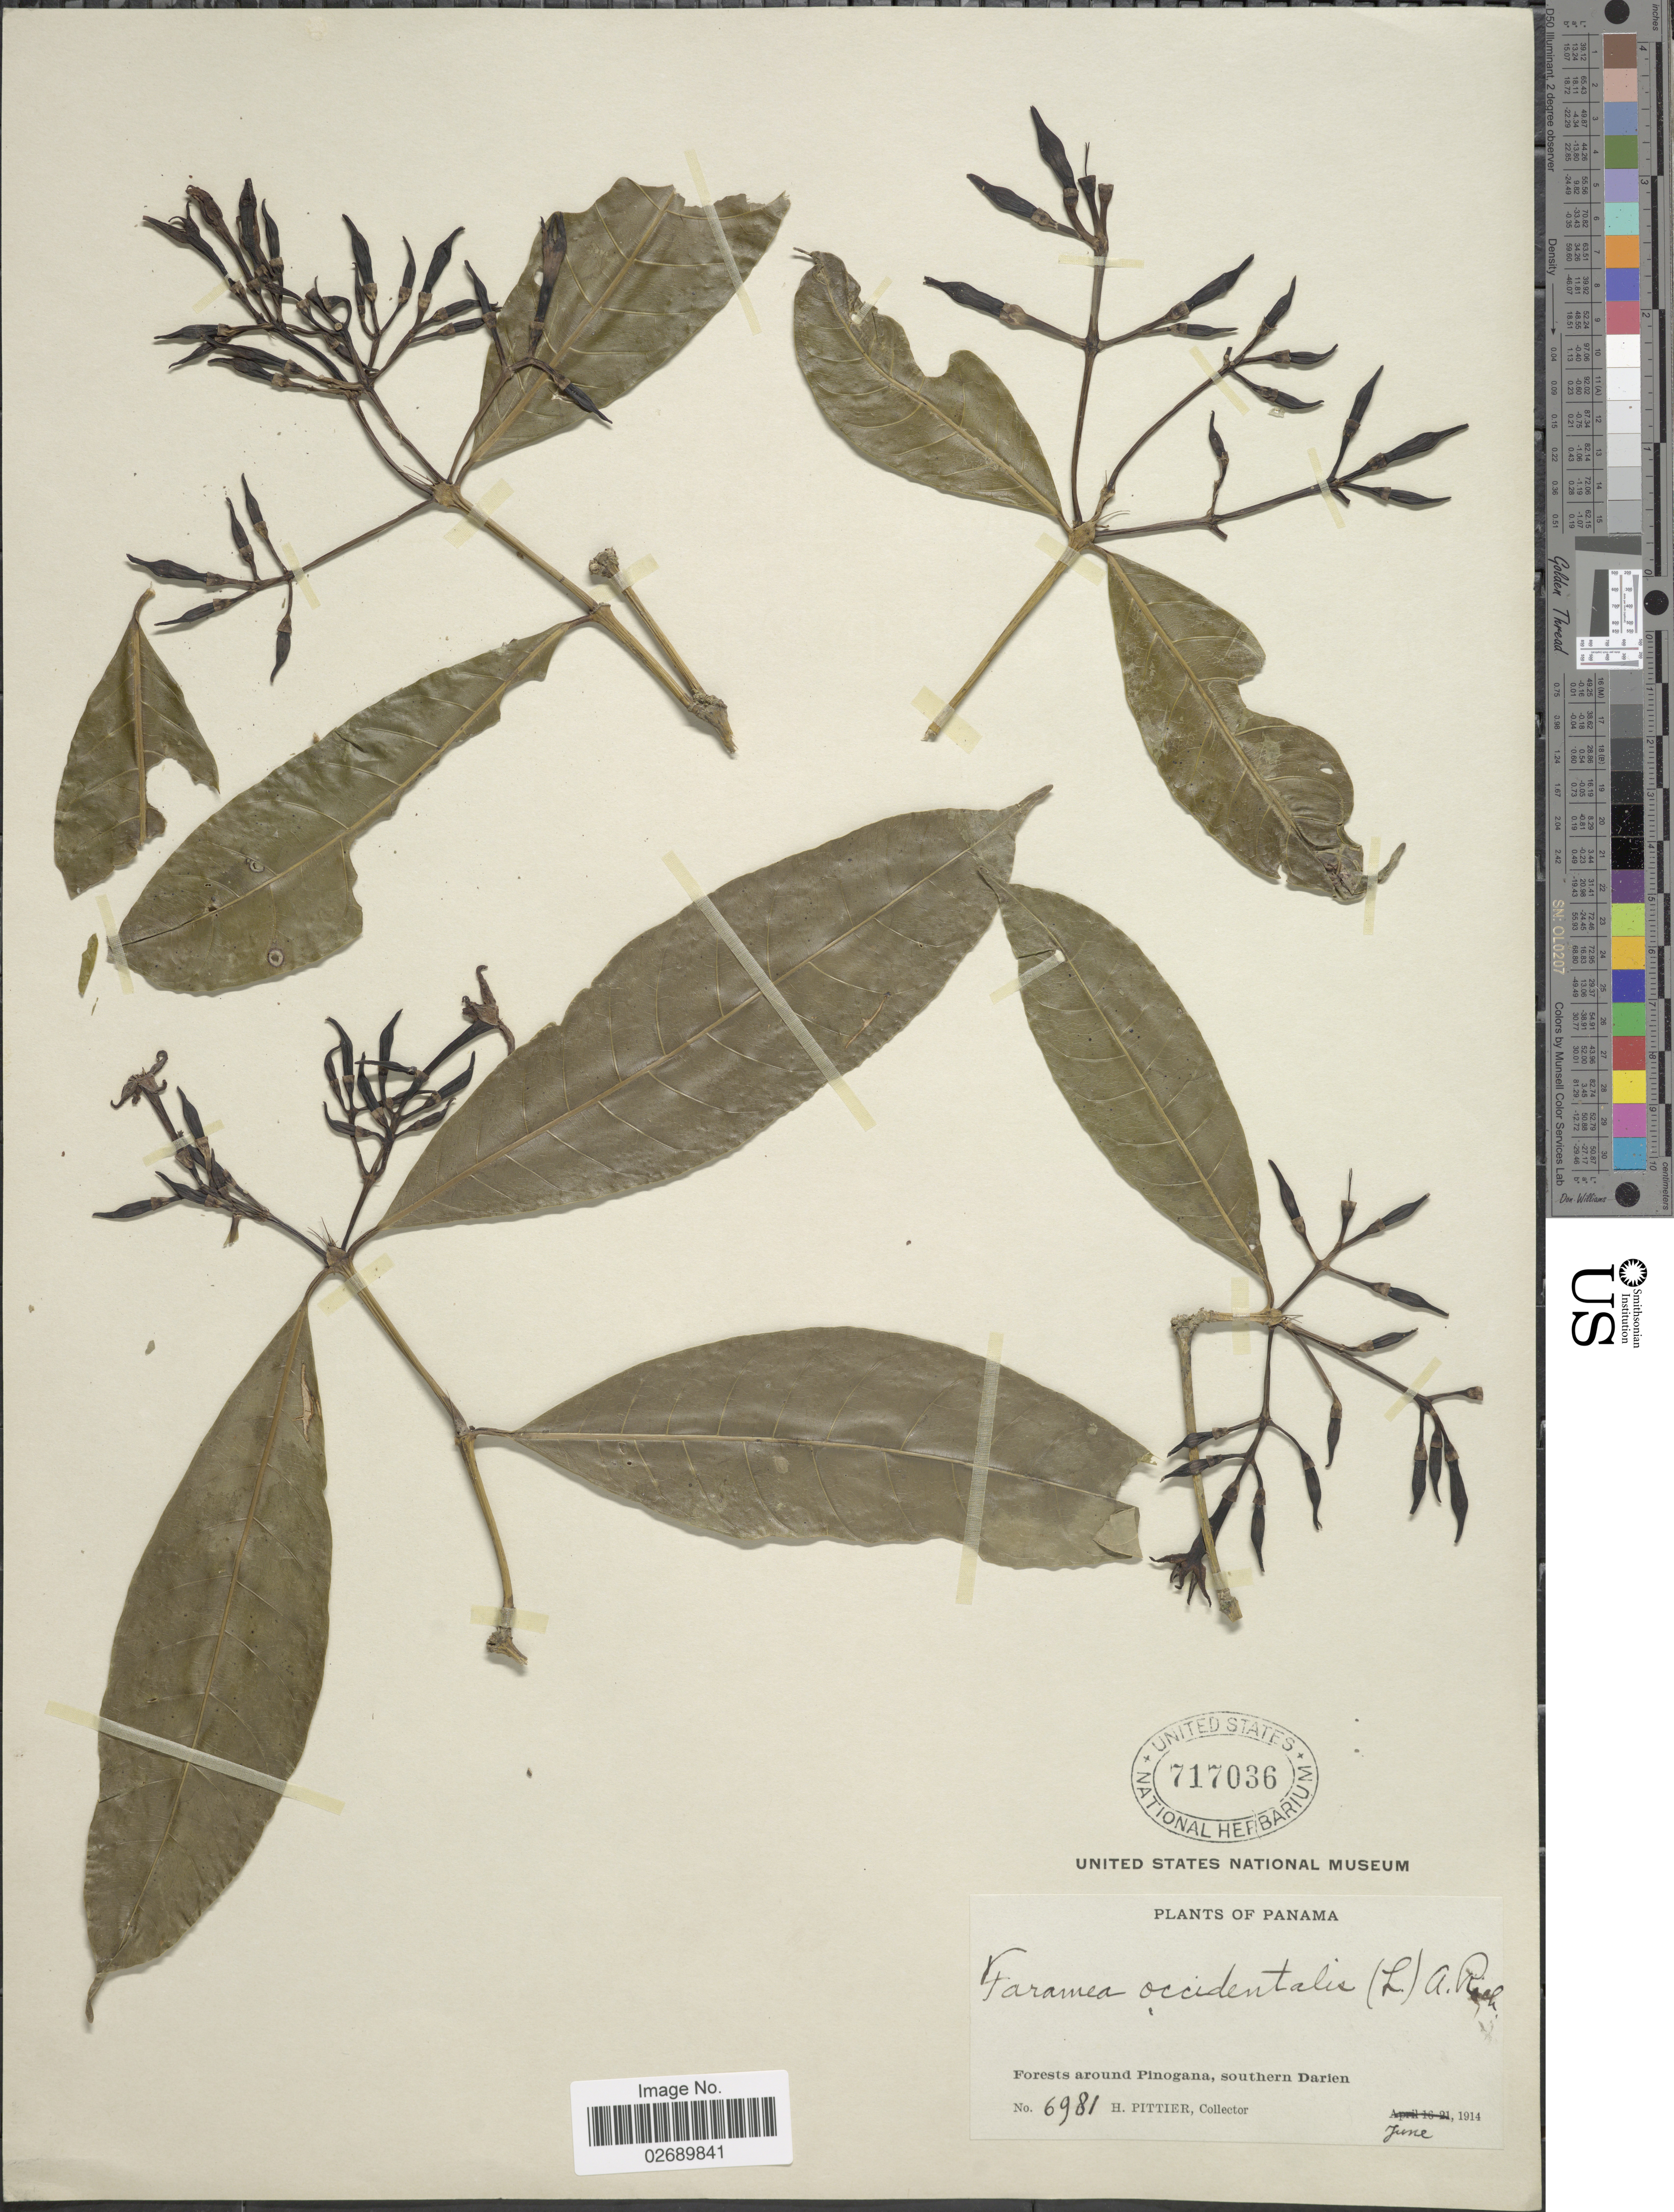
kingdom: Plantae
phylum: Tracheophyta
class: Magnoliopsida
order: Gentianales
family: Rubiaceae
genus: Faramea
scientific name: Faramea occidentalis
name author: (L.) A. Rich.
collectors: H. F. Pittier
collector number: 6981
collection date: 1914-06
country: Panama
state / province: Darién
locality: Forests around Pinogana, southern Darien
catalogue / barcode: US 717036